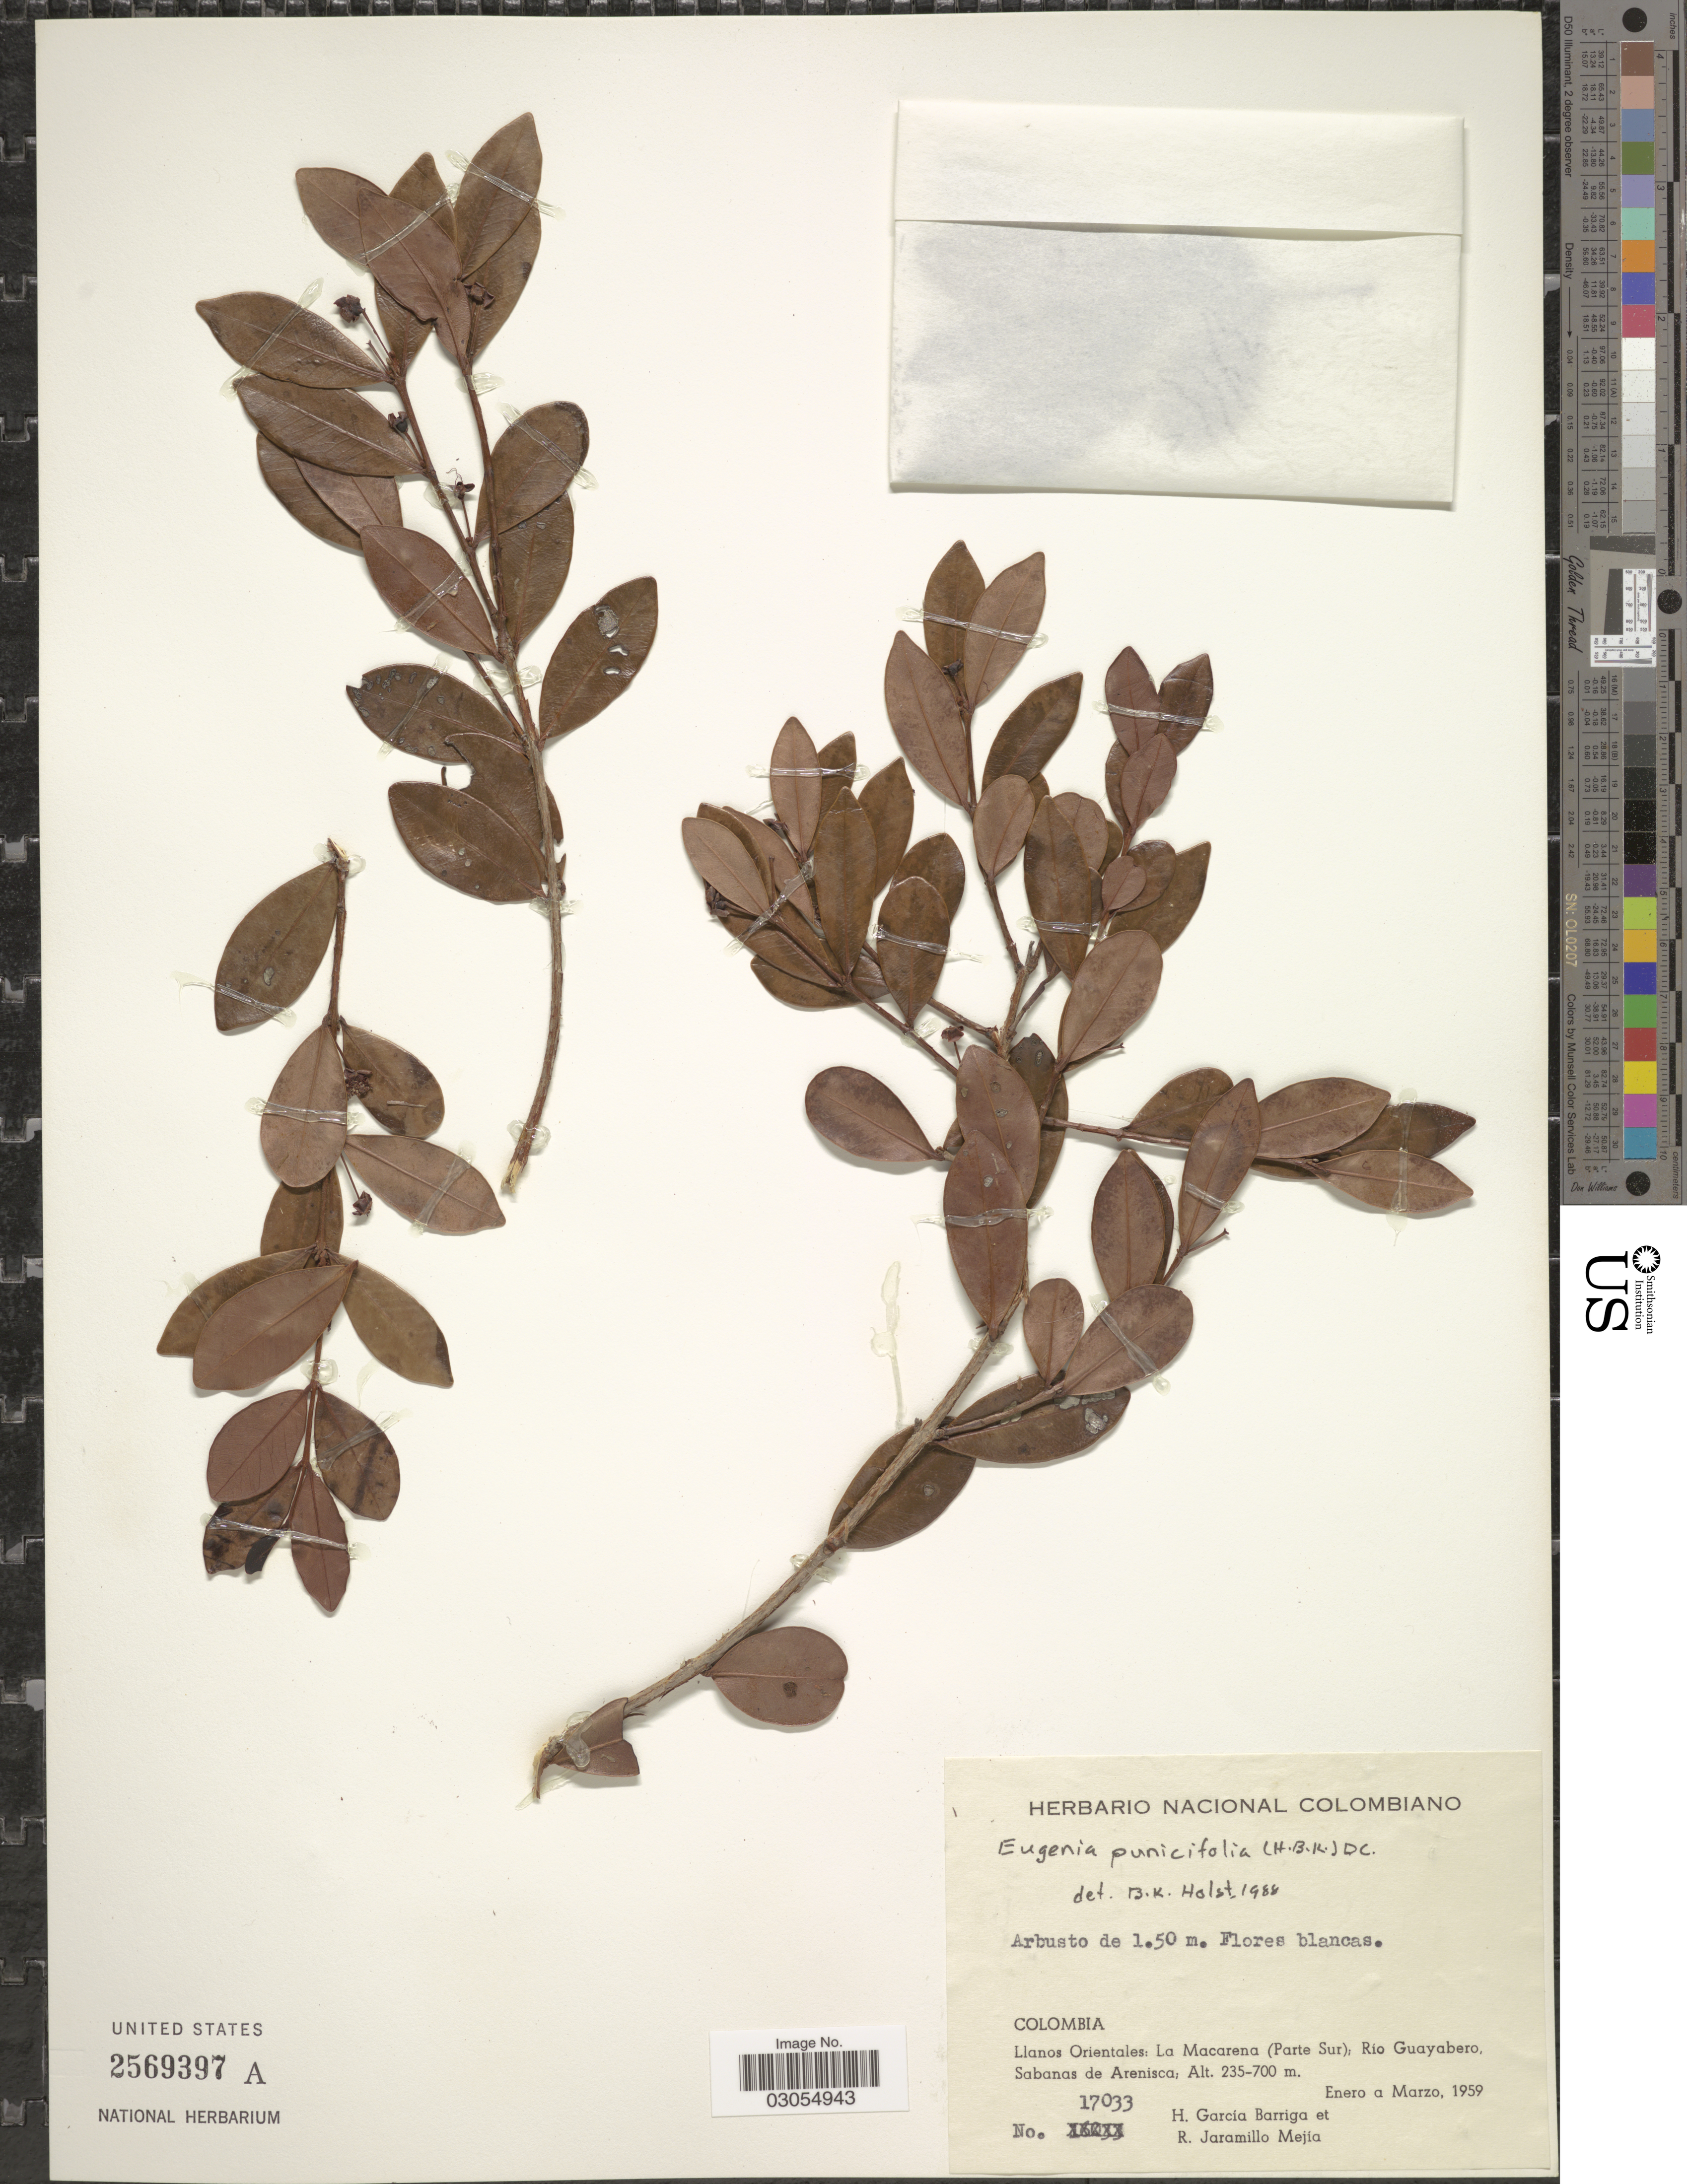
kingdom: Plantae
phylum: Tracheophyta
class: Magnoliopsida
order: Myrtales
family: Myrtaceae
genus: Eugenia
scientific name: Eugenia punicifolia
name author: (Kunth) DC.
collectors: H. García Barriga & R. Jaramillo M.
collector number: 17033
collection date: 1959-01/1959-03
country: Colombia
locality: Llanos Orientales: La Macarena (Parte Sur): Río Guayabero, Sabanas de Arenisca.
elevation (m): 235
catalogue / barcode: US 2569397A